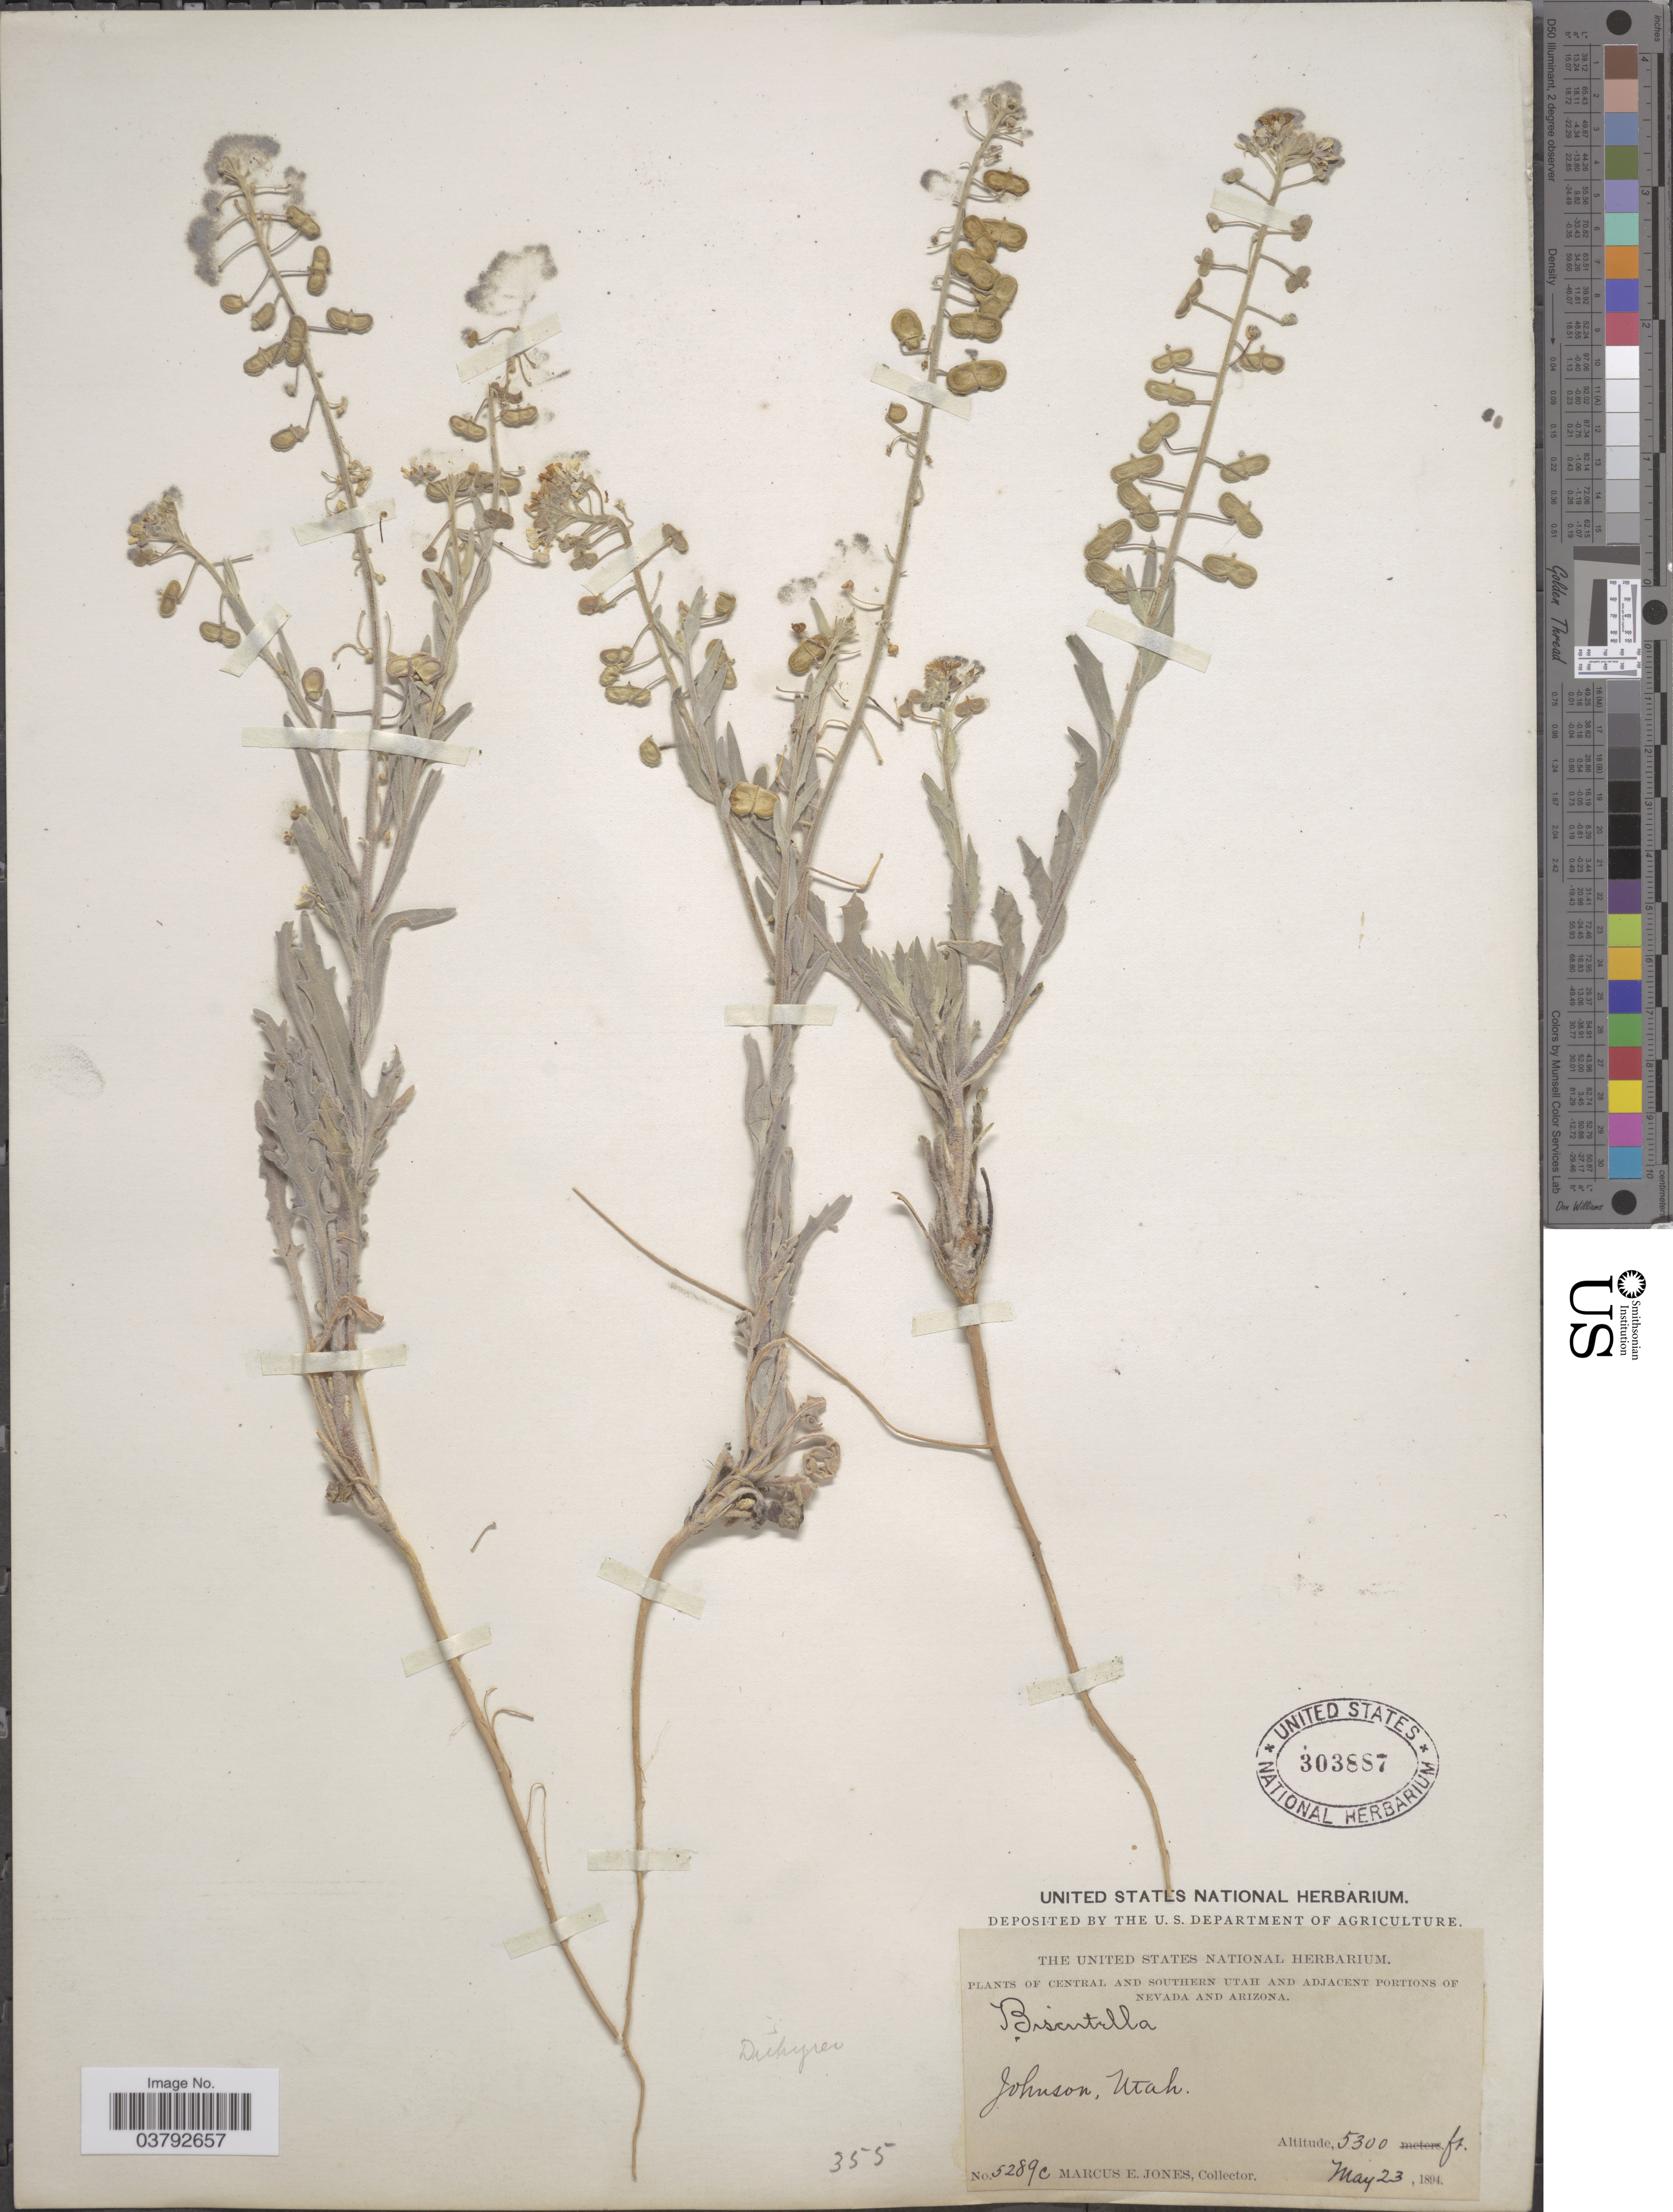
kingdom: Plantae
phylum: Tracheophyta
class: Magnoliopsida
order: Brassicales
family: Brassicaceae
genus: Dithyrea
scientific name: Dithyrea wislizeni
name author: Engelm.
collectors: M. E. Jones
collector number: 5289c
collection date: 1894-05-23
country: United States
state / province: Utah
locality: Central and Southern Utah. Johnson.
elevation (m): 1615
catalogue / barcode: US 303887